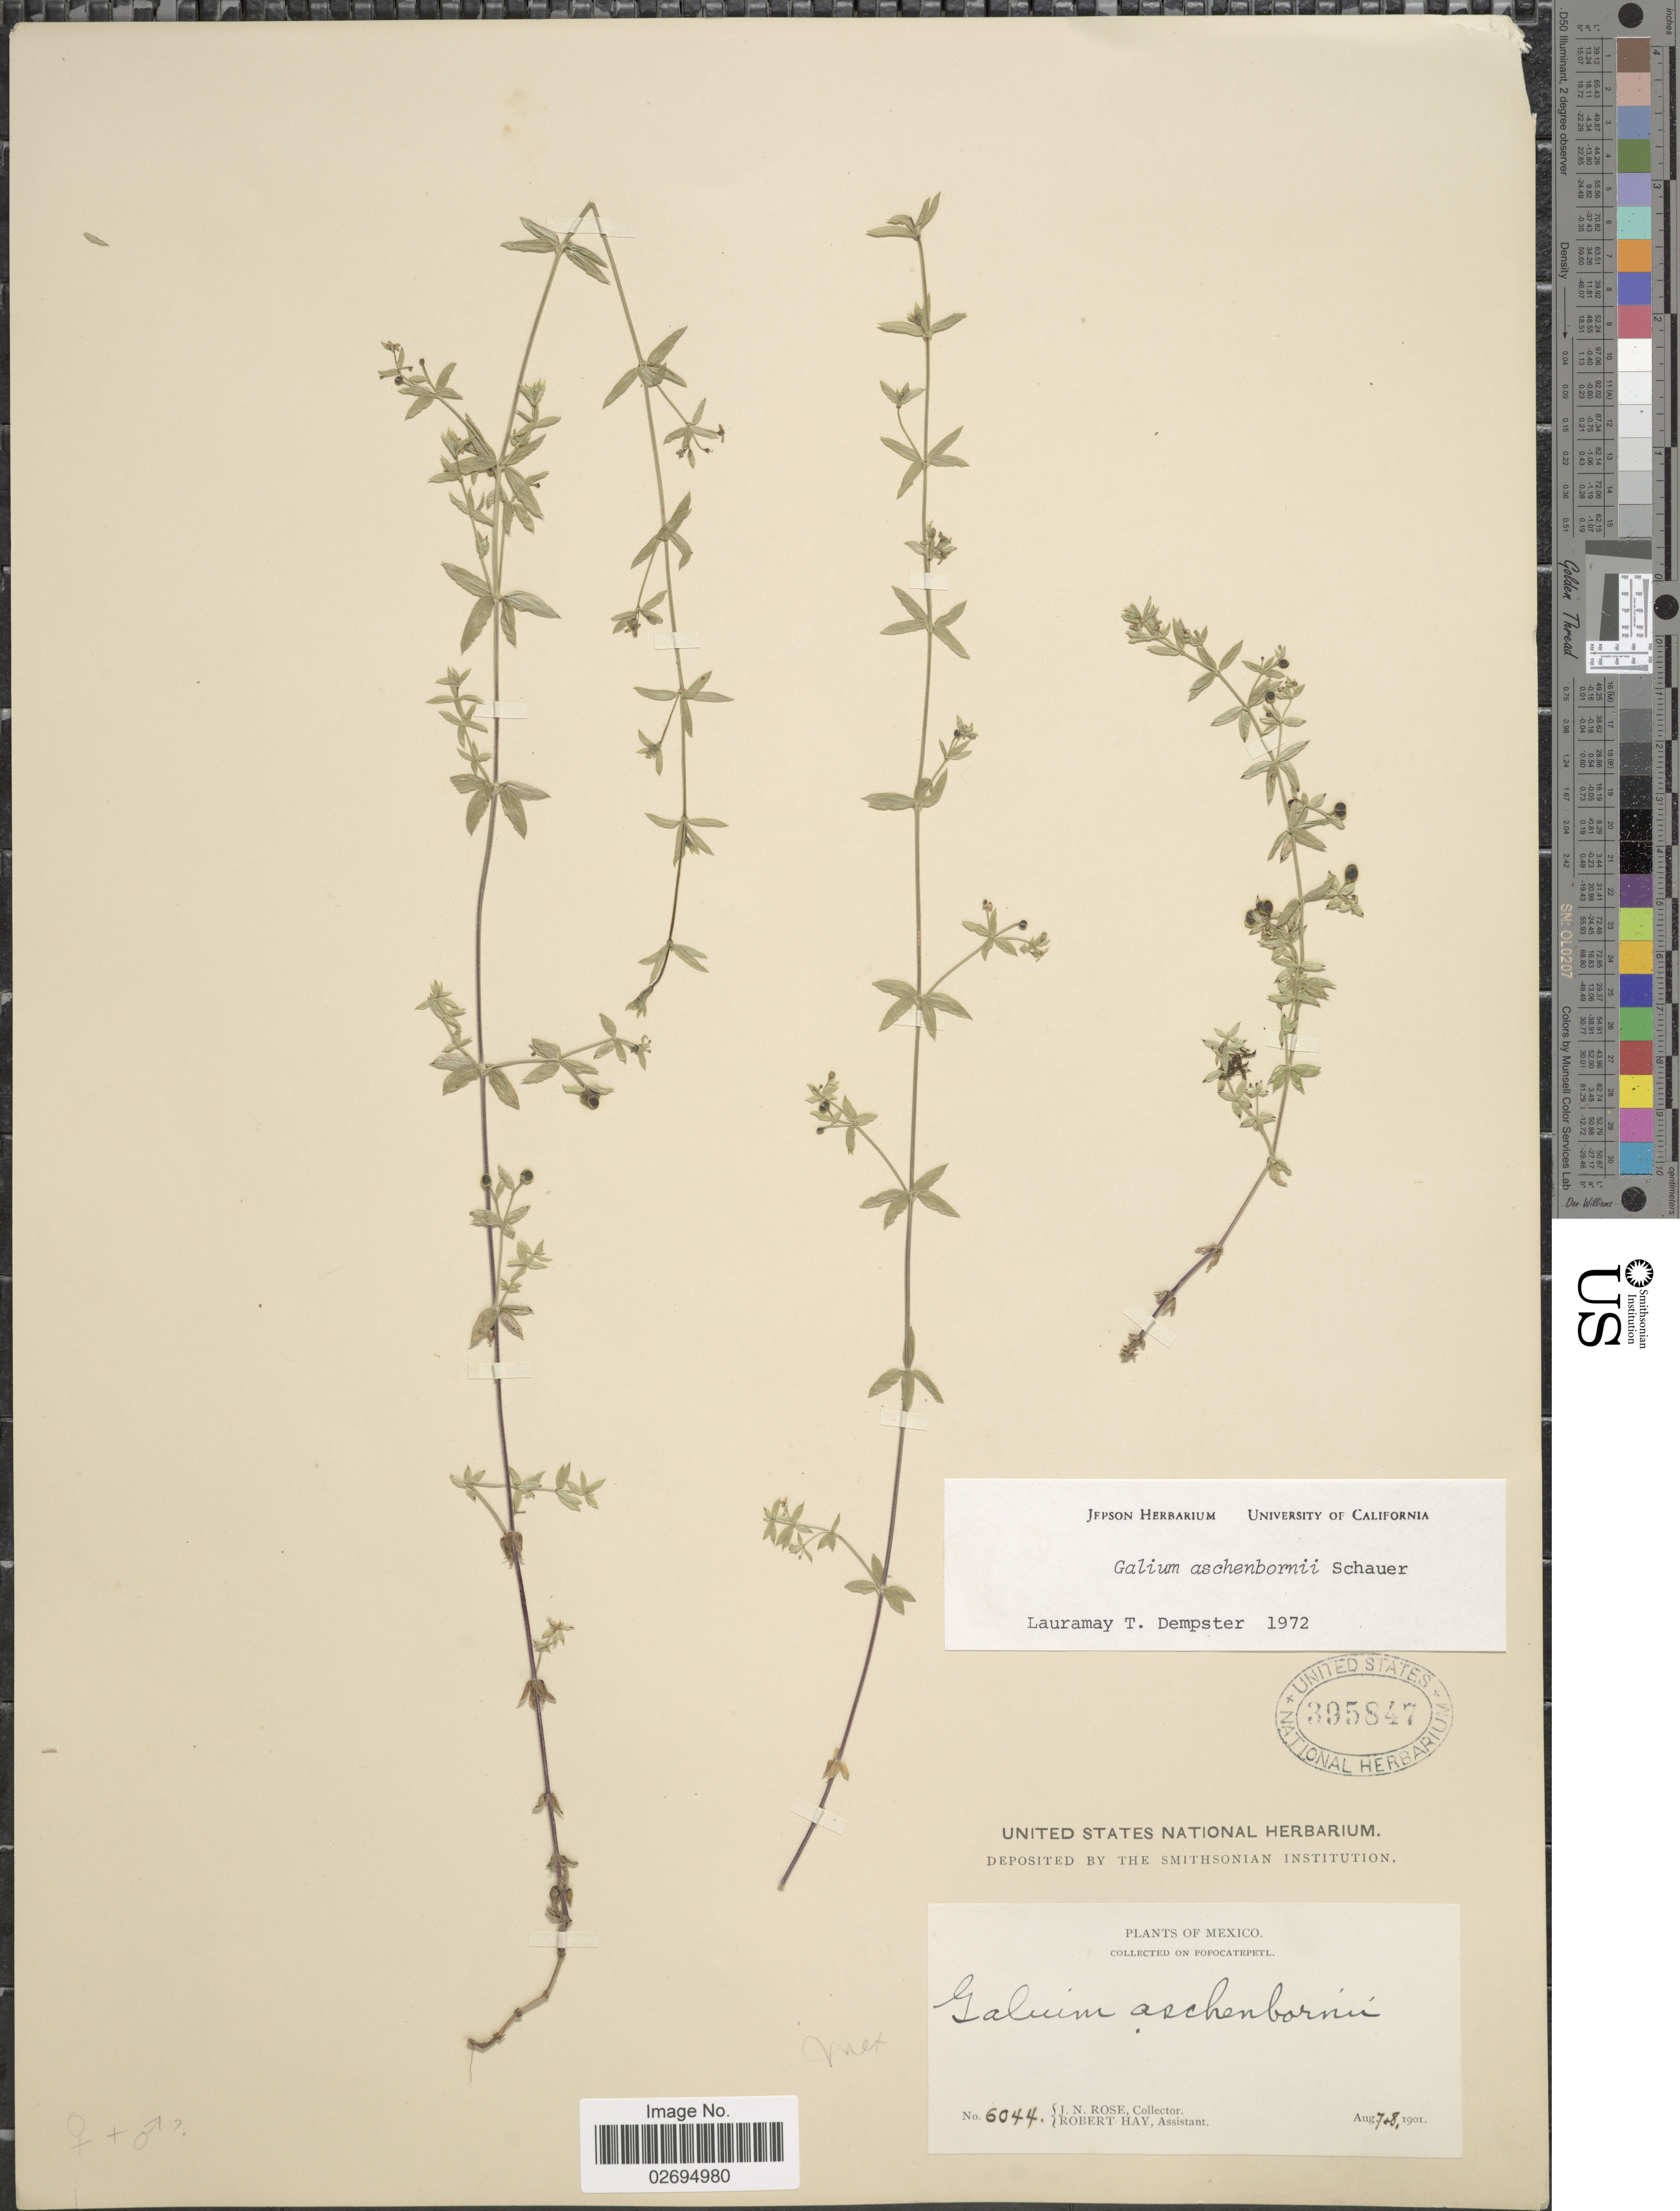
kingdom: Plantae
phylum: Tracheophyta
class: Magnoliopsida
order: Gentianales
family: Rubiaceae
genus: Galium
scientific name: Galium aschenbornii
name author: Schauer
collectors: J. N. Rose & R. H. Hay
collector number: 6044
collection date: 1901-08-07/1901-08-08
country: Mexico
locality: On Popocatepetl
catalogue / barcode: US 395847